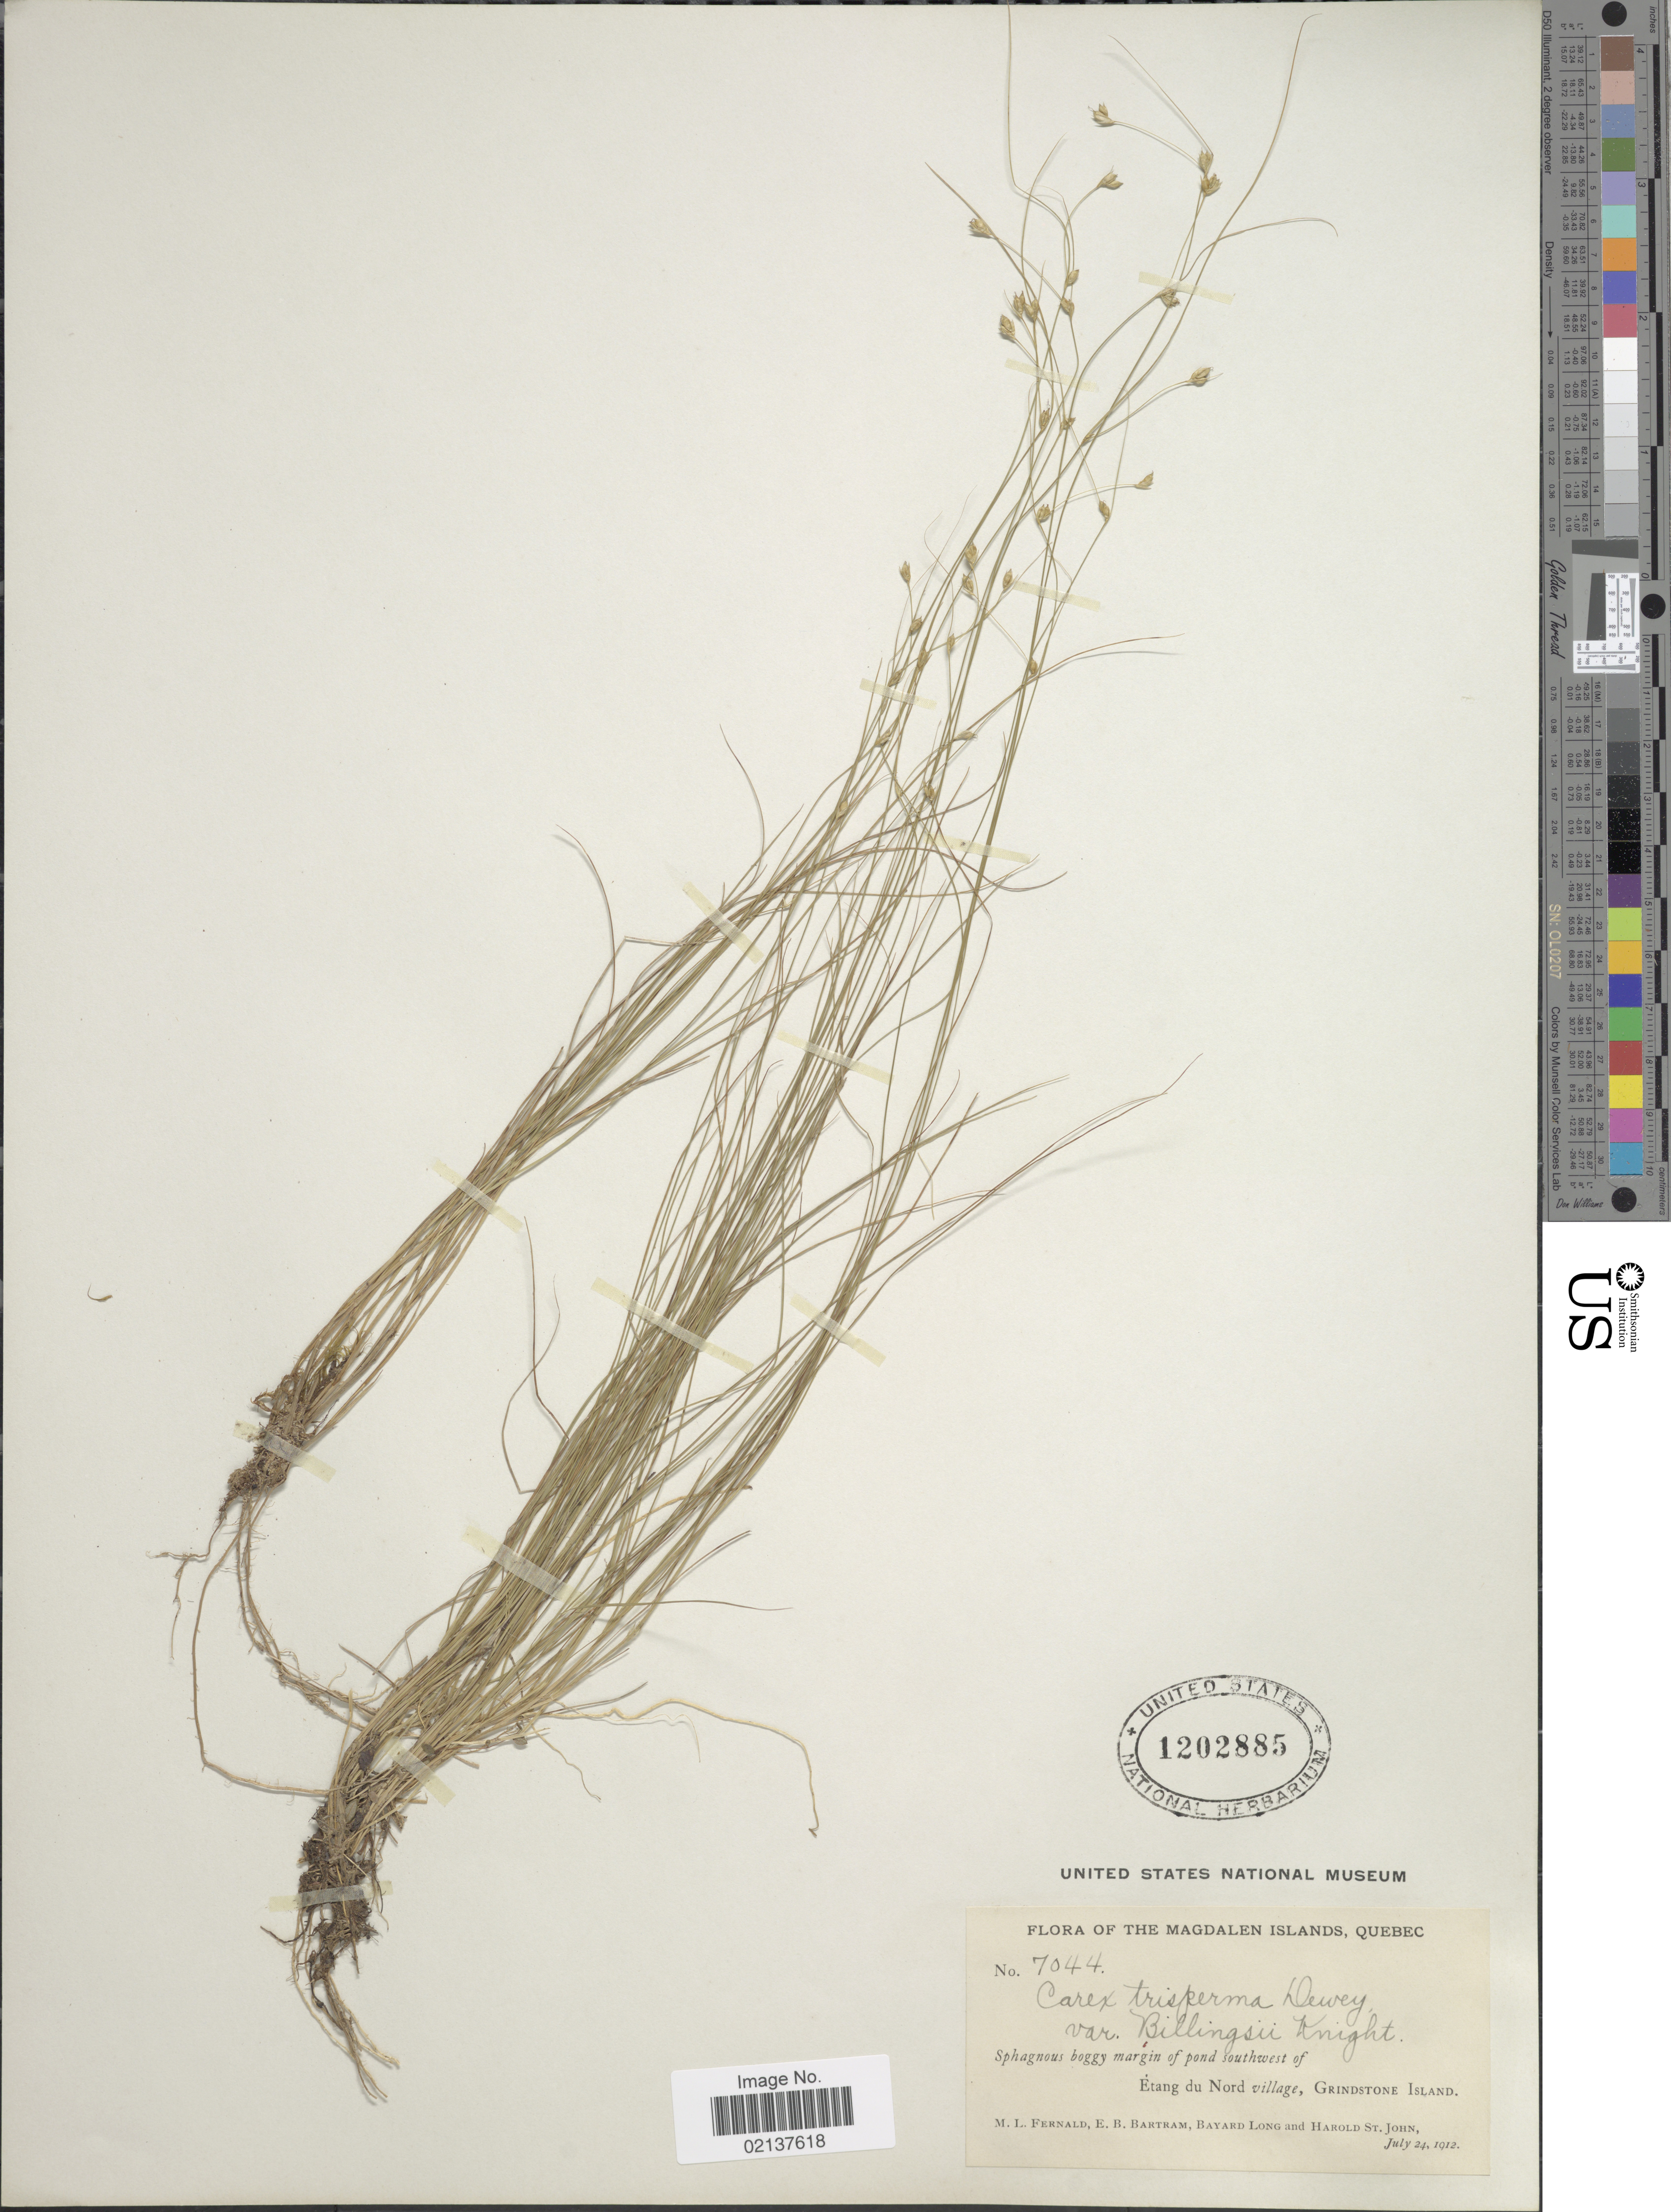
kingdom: Plantae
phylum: Tracheophyta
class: Liliopsida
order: Poales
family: Cyperaceae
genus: Carex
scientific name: Carex trisperma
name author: Dewey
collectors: M. L. Fernald, E. B. Bartram, B. Long & H. St. John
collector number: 7044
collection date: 1912-07-24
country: Canada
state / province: Quebec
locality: The Magdalen Islands, southwest of Etang du Nord Village, Grindstone Island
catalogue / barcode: US 1202885